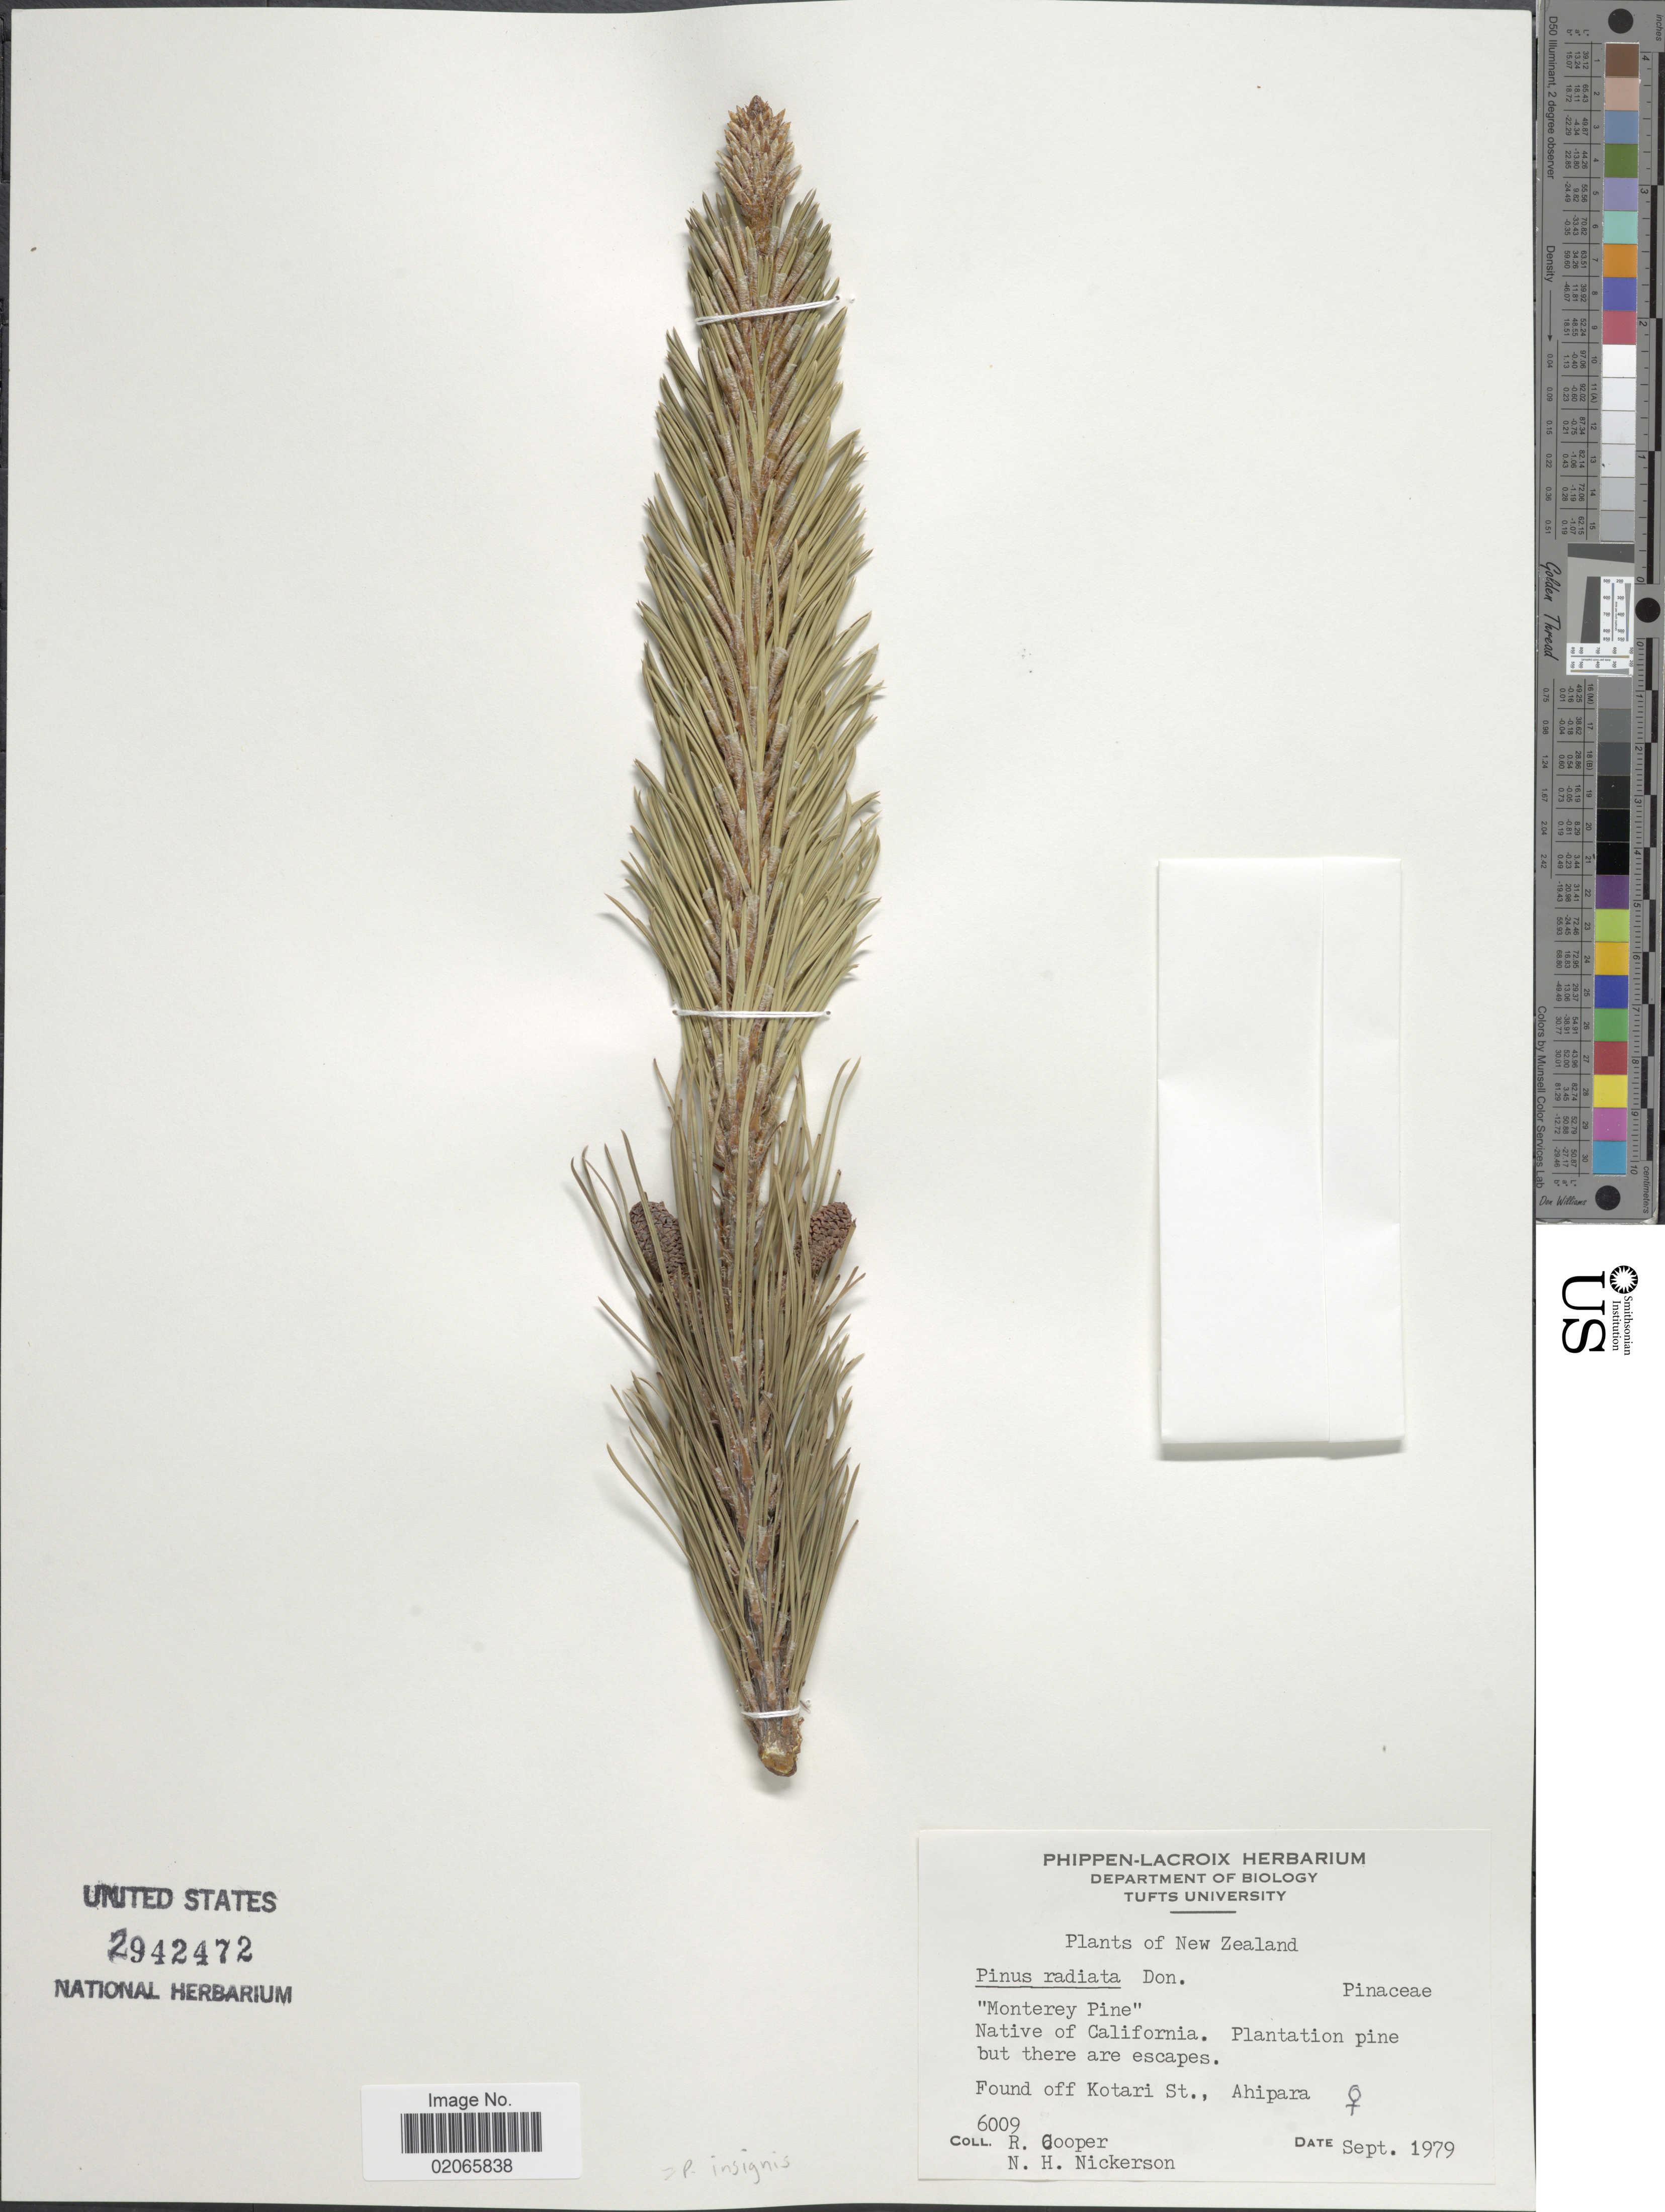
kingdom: Plantae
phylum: Tracheophyta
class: Pinopsida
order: Pinales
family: Pinaceae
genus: Pinus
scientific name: Pinus insignis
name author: Douglas ex Loudon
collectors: R. Cooper & N. Nickerson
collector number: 6009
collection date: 1979-09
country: New Zealand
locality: Native of California. plantation pine but there are escapes. Found off Kotari St., Ahipara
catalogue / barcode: US 2942472